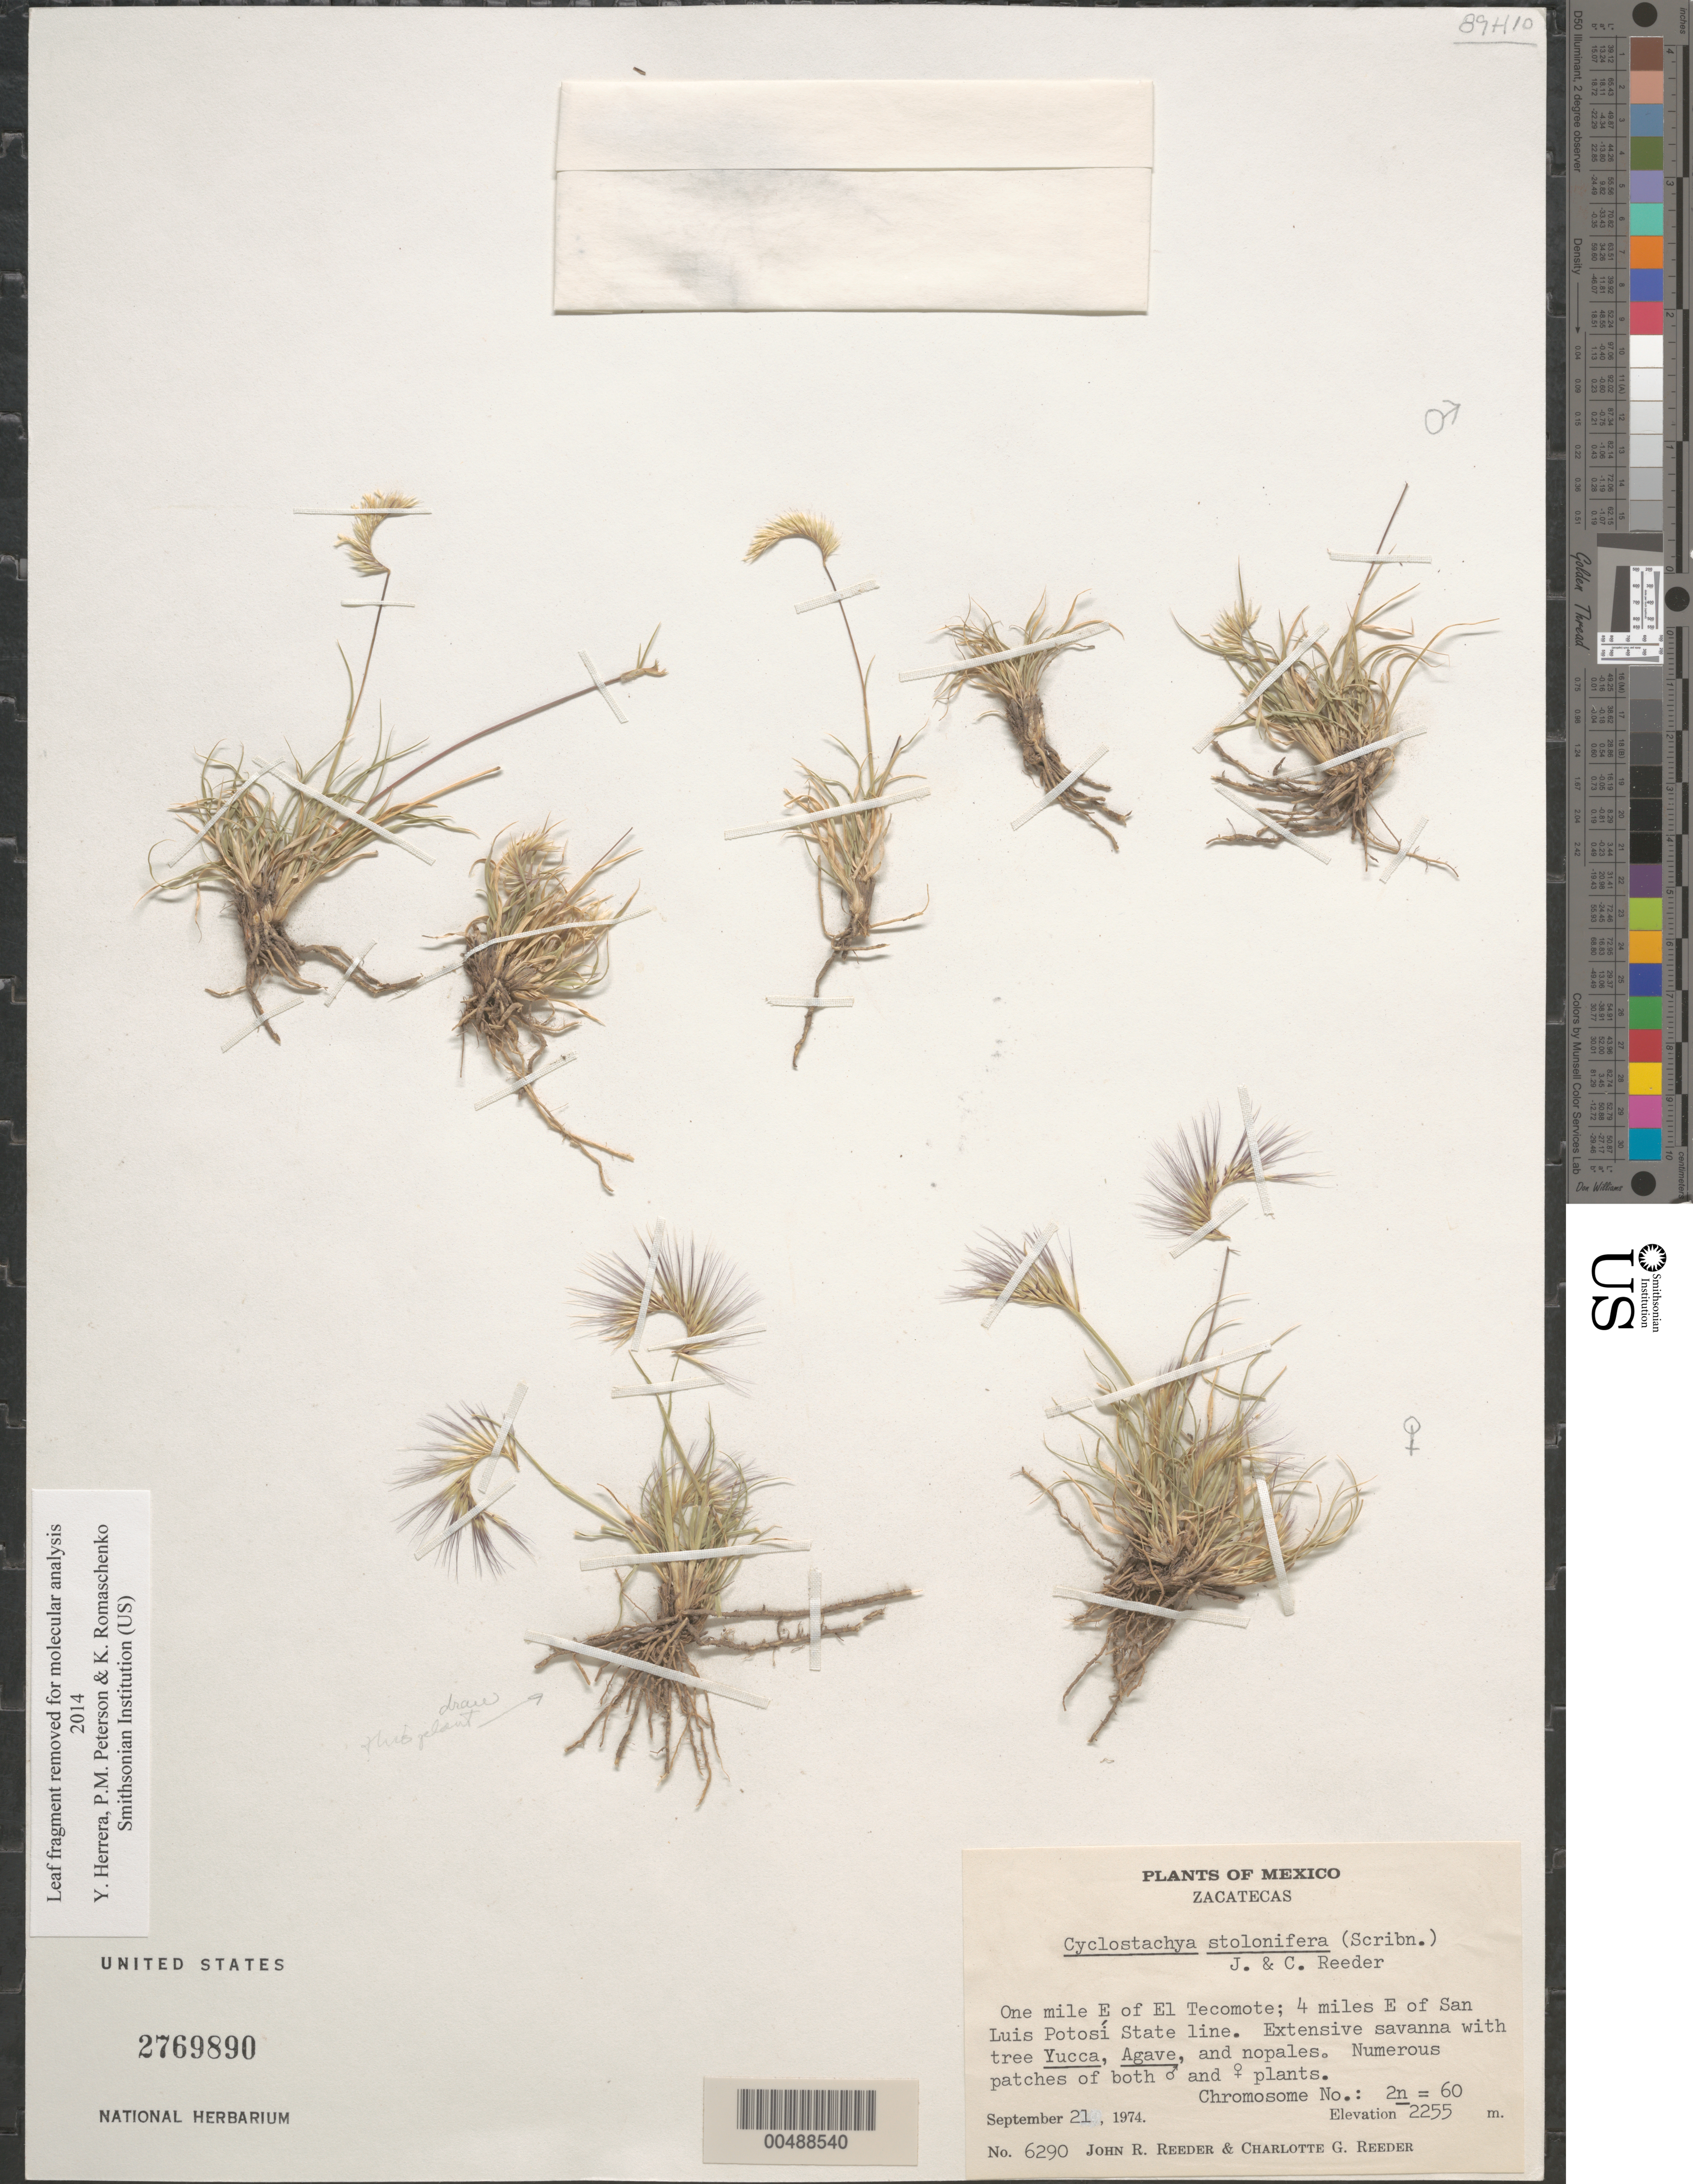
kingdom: Plantae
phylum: Tracheophyta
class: Liliopsida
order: Poales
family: Poaceae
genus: Cyclostachya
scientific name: Cyclostachya stolonifera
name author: (Scribn.) Reeder & C. Reeder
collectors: J. R. Reeder & C. G. Reeder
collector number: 6290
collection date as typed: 21 Sep 1974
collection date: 1974-09-21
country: Mexico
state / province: Zacatecas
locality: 1 mi E of El Tecomote, 4 mi E of San Luis Potosi state line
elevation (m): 2255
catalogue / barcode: US 2769890